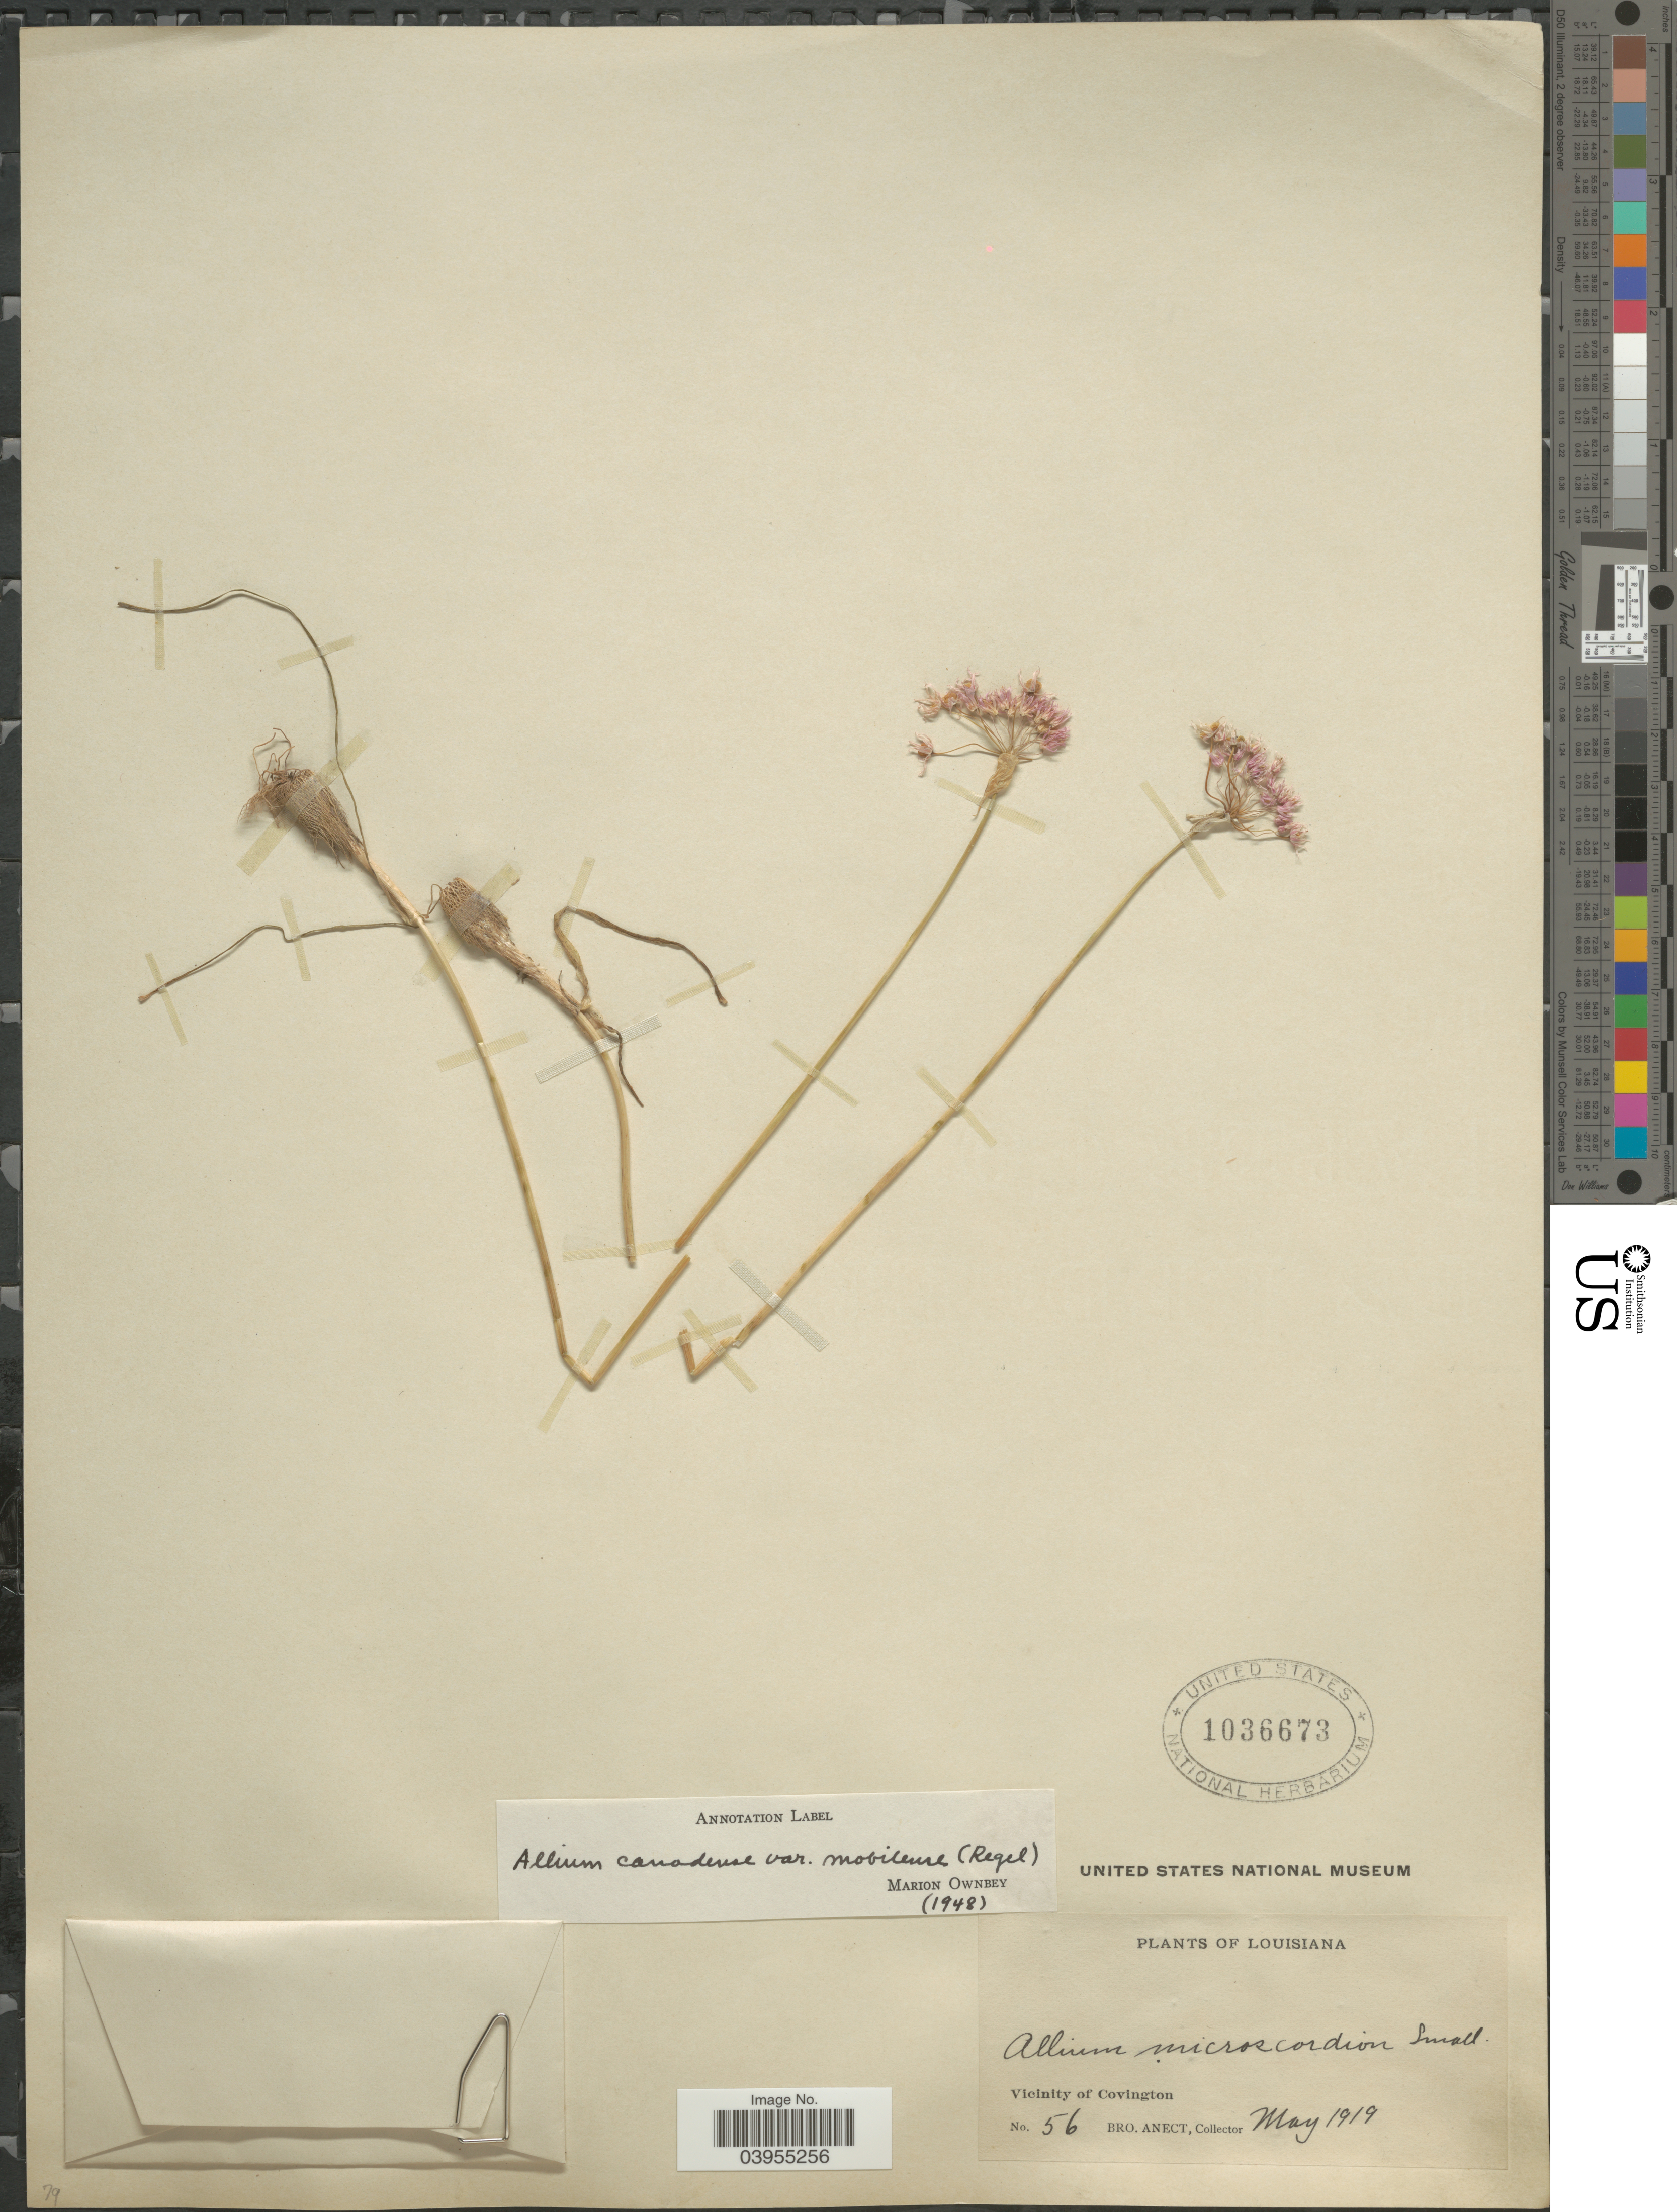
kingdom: Plantae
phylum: Tracheophyta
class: Liliopsida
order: Asparagales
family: Amaryllidaceae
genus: Allium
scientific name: Allium canadense var. mobilense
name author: (Regel) Traub & Ownbey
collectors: B. Anect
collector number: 56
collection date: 1919-05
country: United States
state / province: Louisiana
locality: Vicinity of Covington.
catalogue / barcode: US 1036673